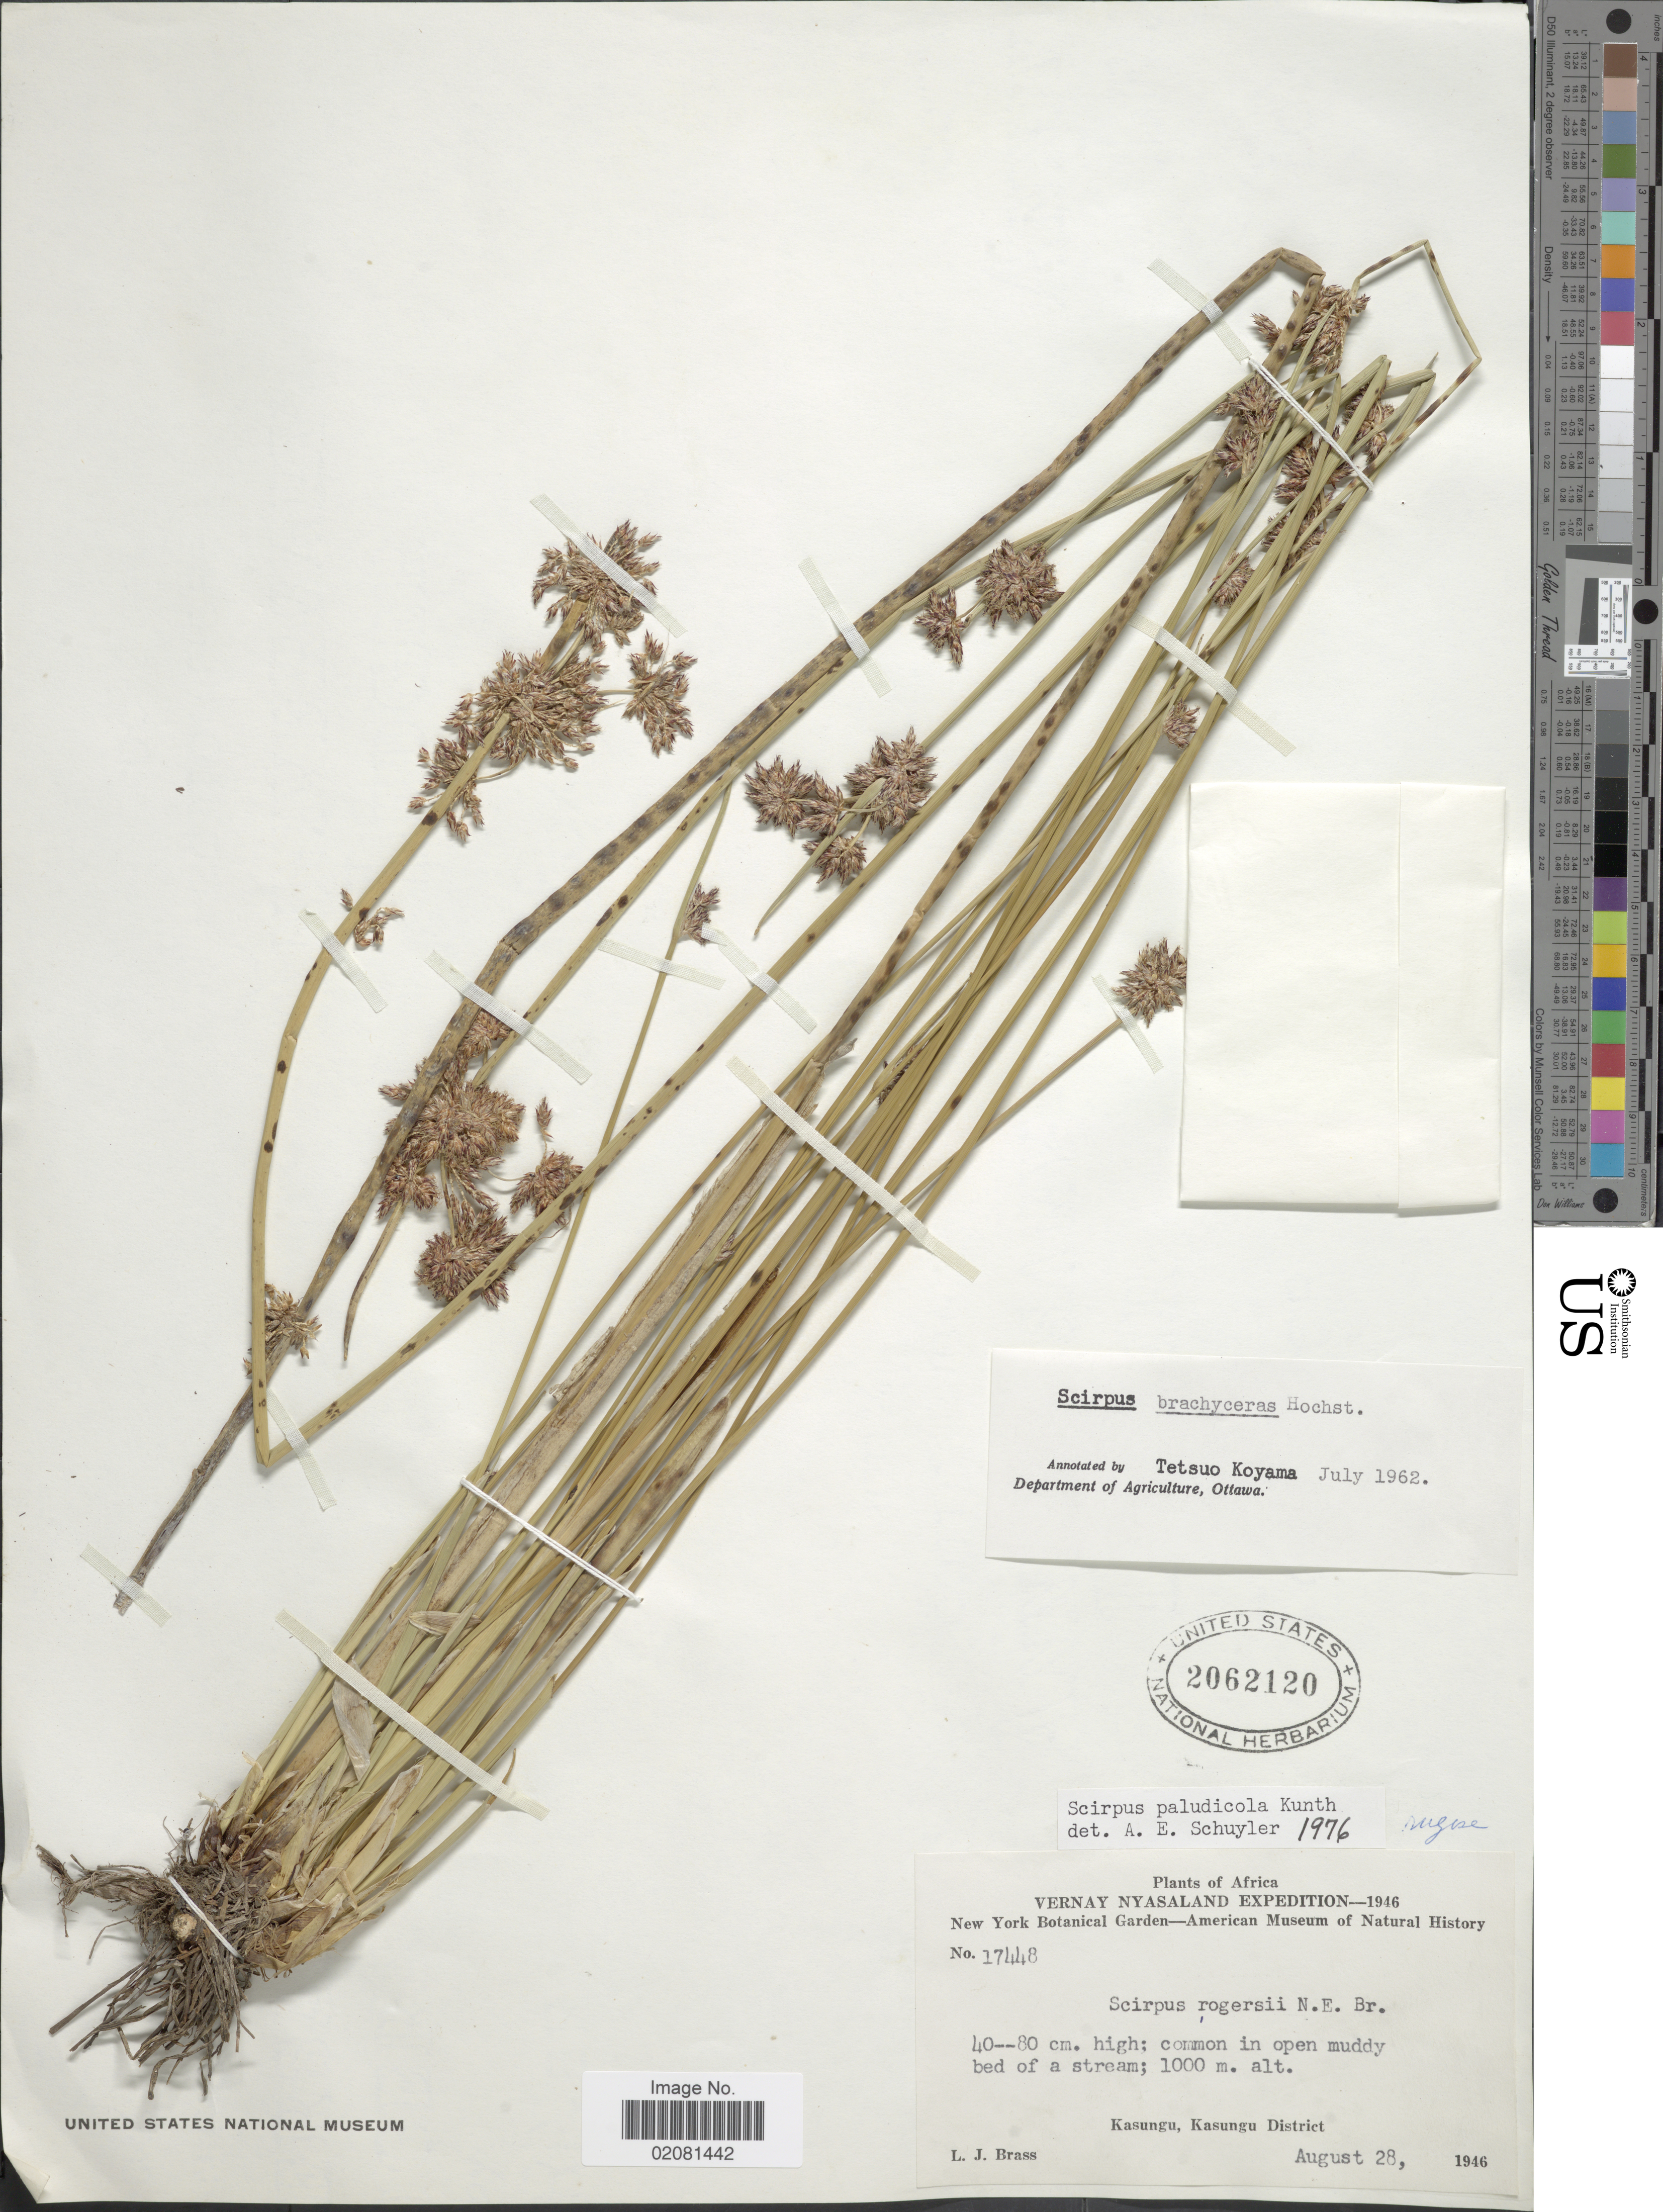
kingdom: Plantae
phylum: Tracheophyta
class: Liliopsida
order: Poales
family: Cyperaceae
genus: Schoenoplectus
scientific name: Schoenoplectus paludicola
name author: (Kunth) Palla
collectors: L. J. Brass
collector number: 17448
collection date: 1946-08-28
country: Malawi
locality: Vernay Nyasaland. Kasungu, Kasungu District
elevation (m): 1000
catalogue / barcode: US 2062120